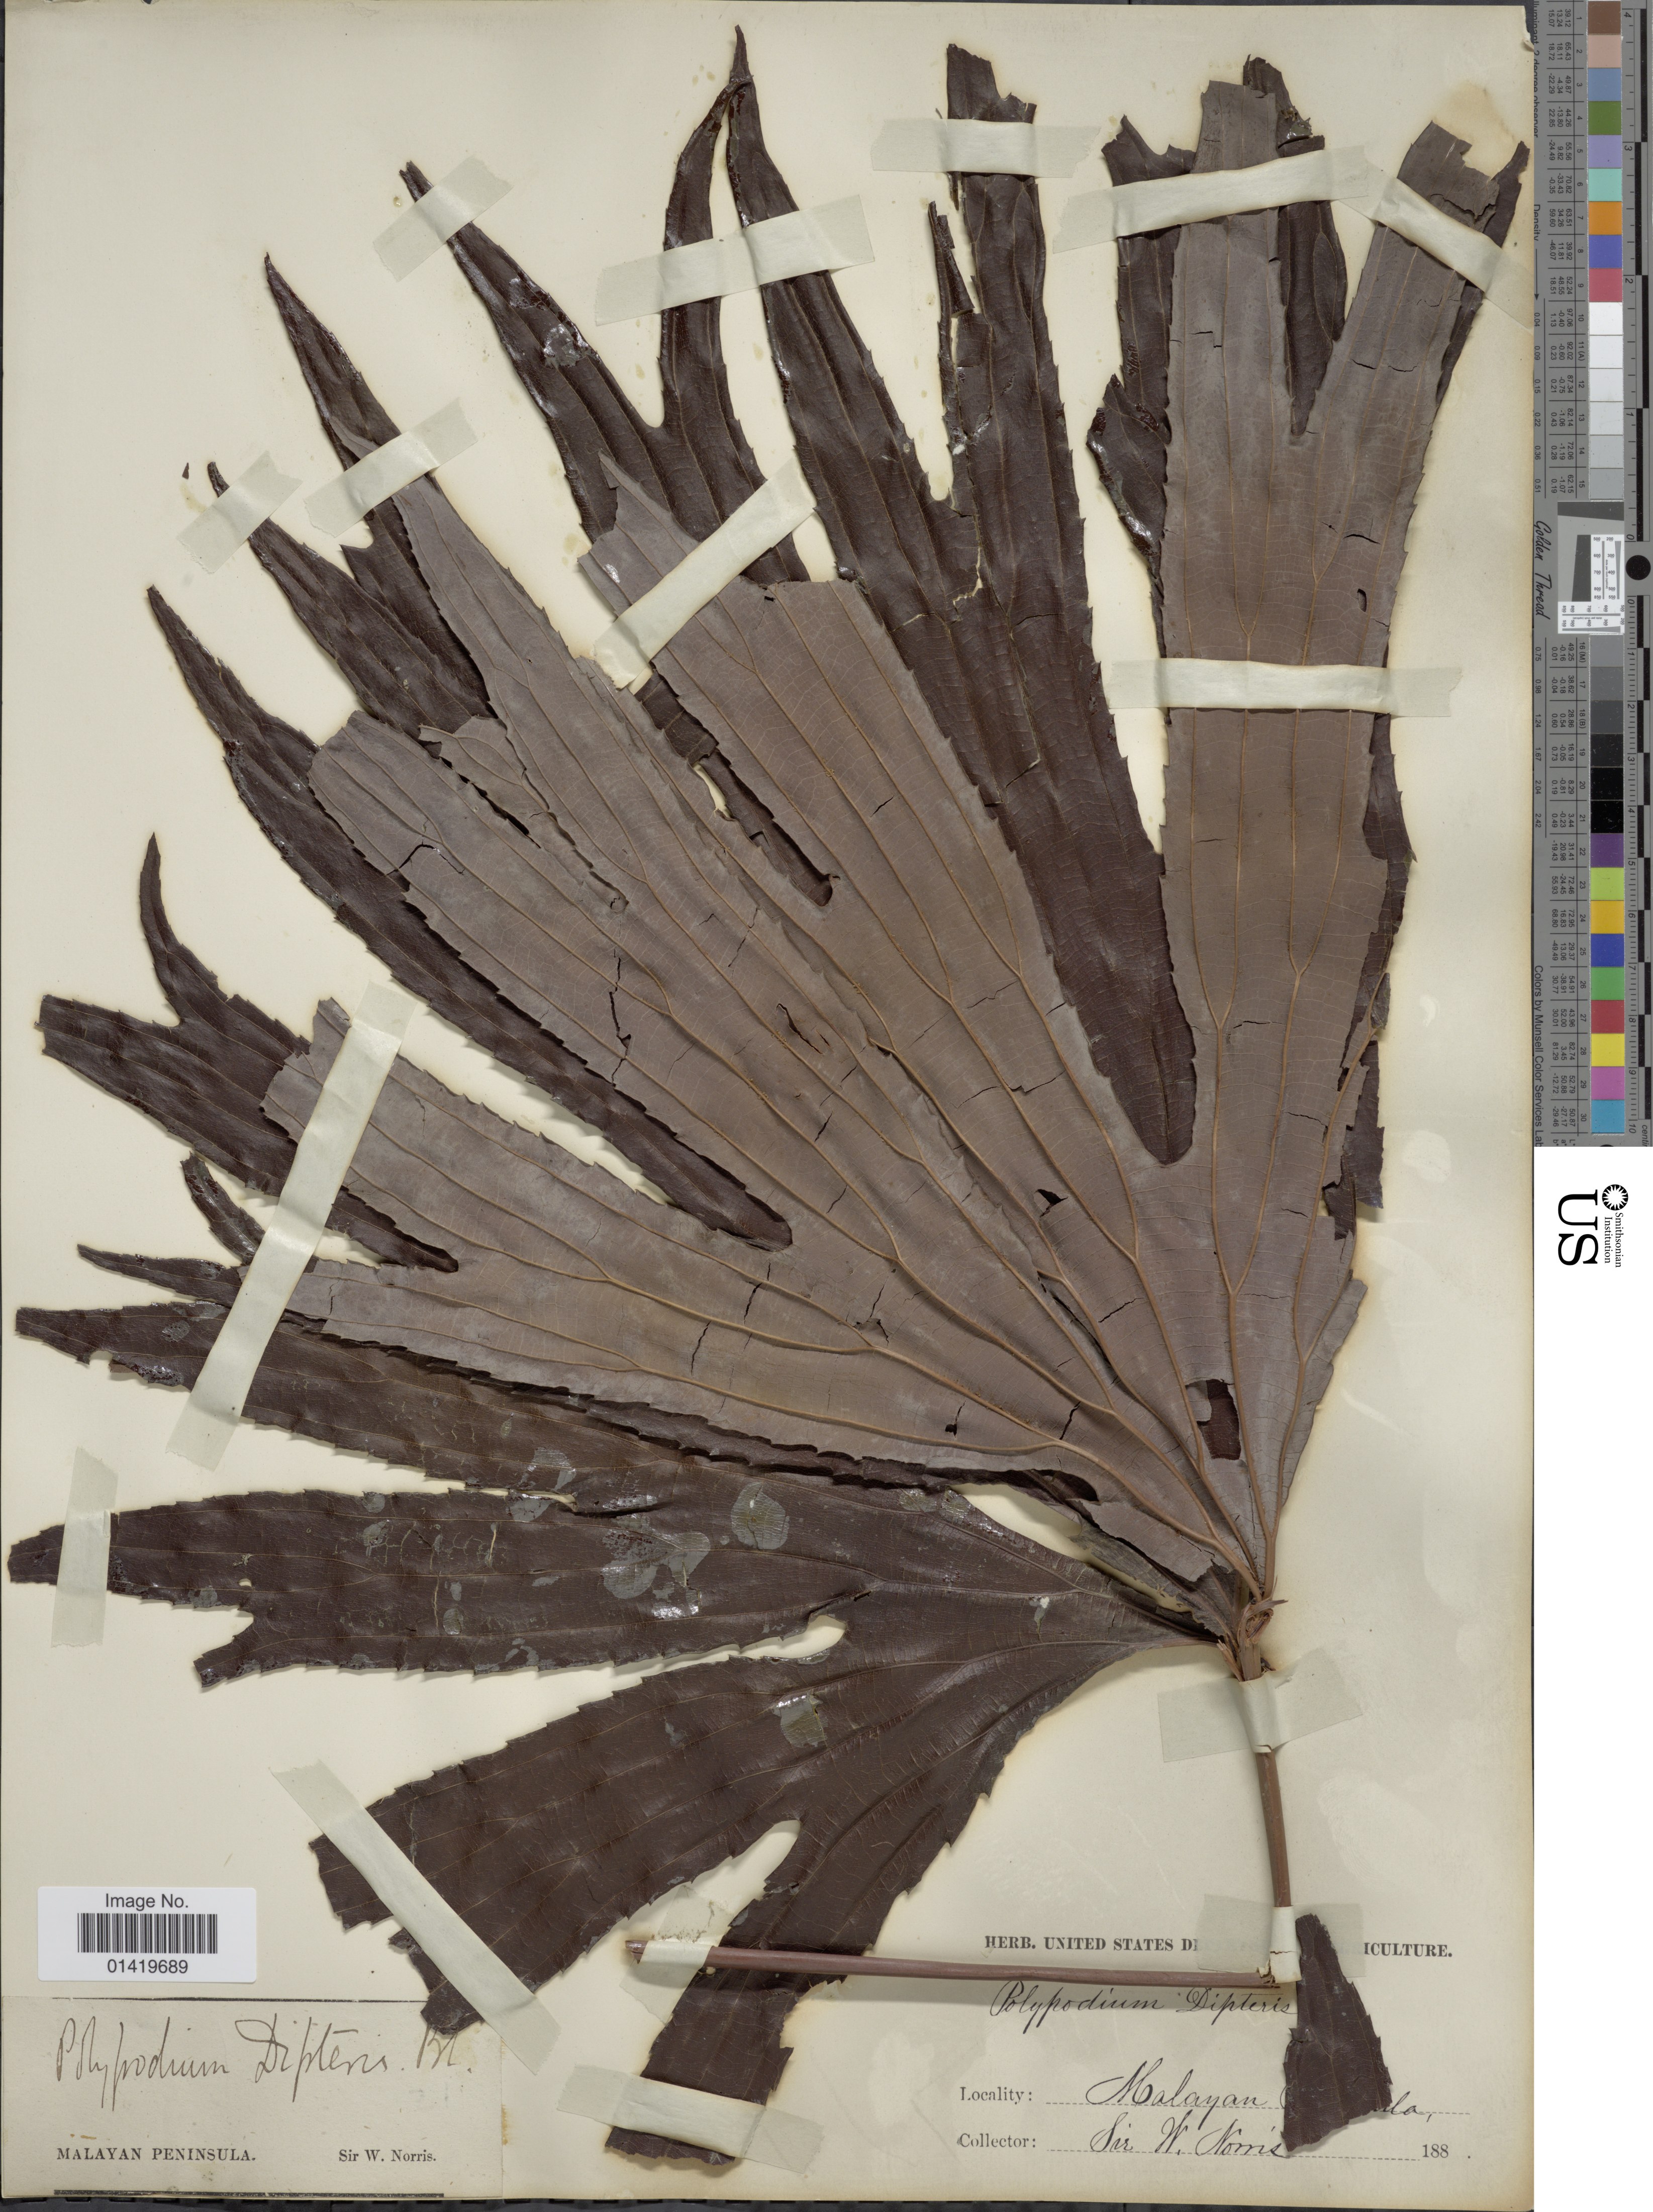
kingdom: Plantae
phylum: Tracheophyta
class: Polypodiopsida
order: Gleicheniales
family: Dipteridaceae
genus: Dipteris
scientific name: Dipteris conjugata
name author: Reinw.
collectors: W. Norris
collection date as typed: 188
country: Malaysia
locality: Malayan Peninsula